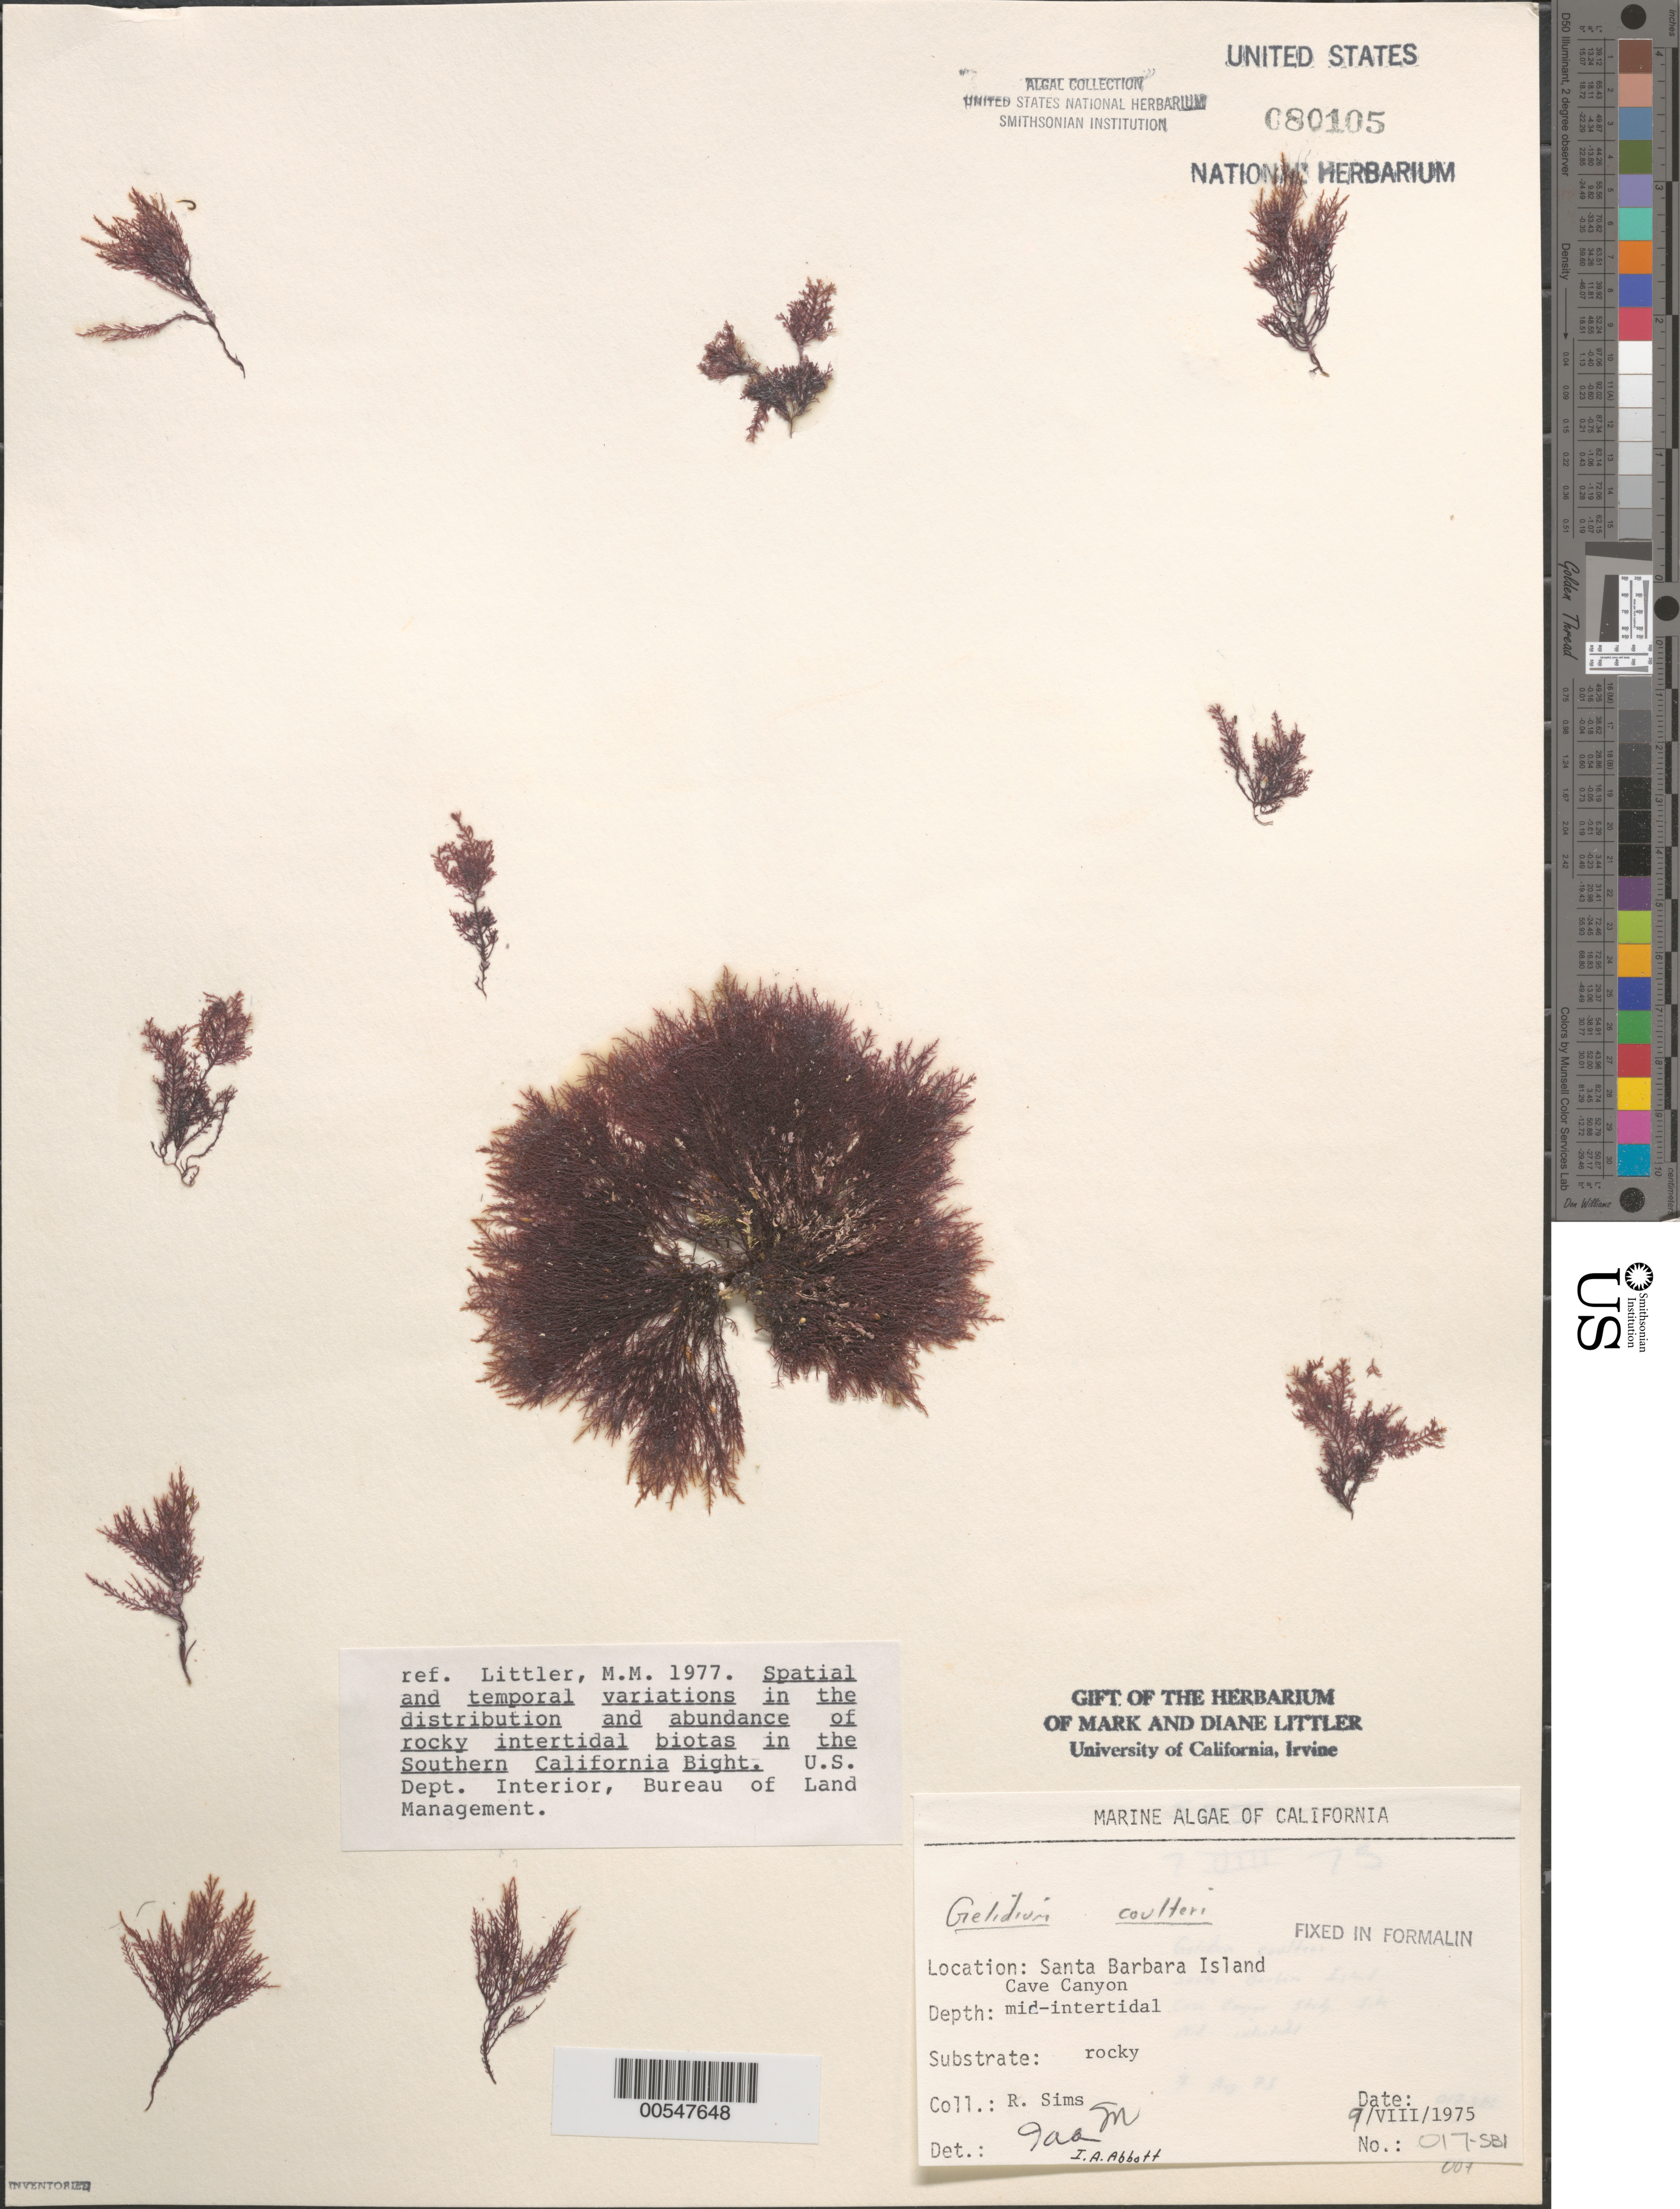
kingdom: Plantae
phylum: Rhodophyta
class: Florideophyceae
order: Gelidiales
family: Gelidiaceae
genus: Gelidium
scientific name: Gelidium coulteri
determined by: Abbott, I. A.; Murray, S. N.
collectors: R. H. Sims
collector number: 017-SBI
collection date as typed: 09 Aug 1975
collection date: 1975-08-09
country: United States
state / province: California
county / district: Santa Barbara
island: Santa Barbara Island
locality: Cave Canyon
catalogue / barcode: US 80105